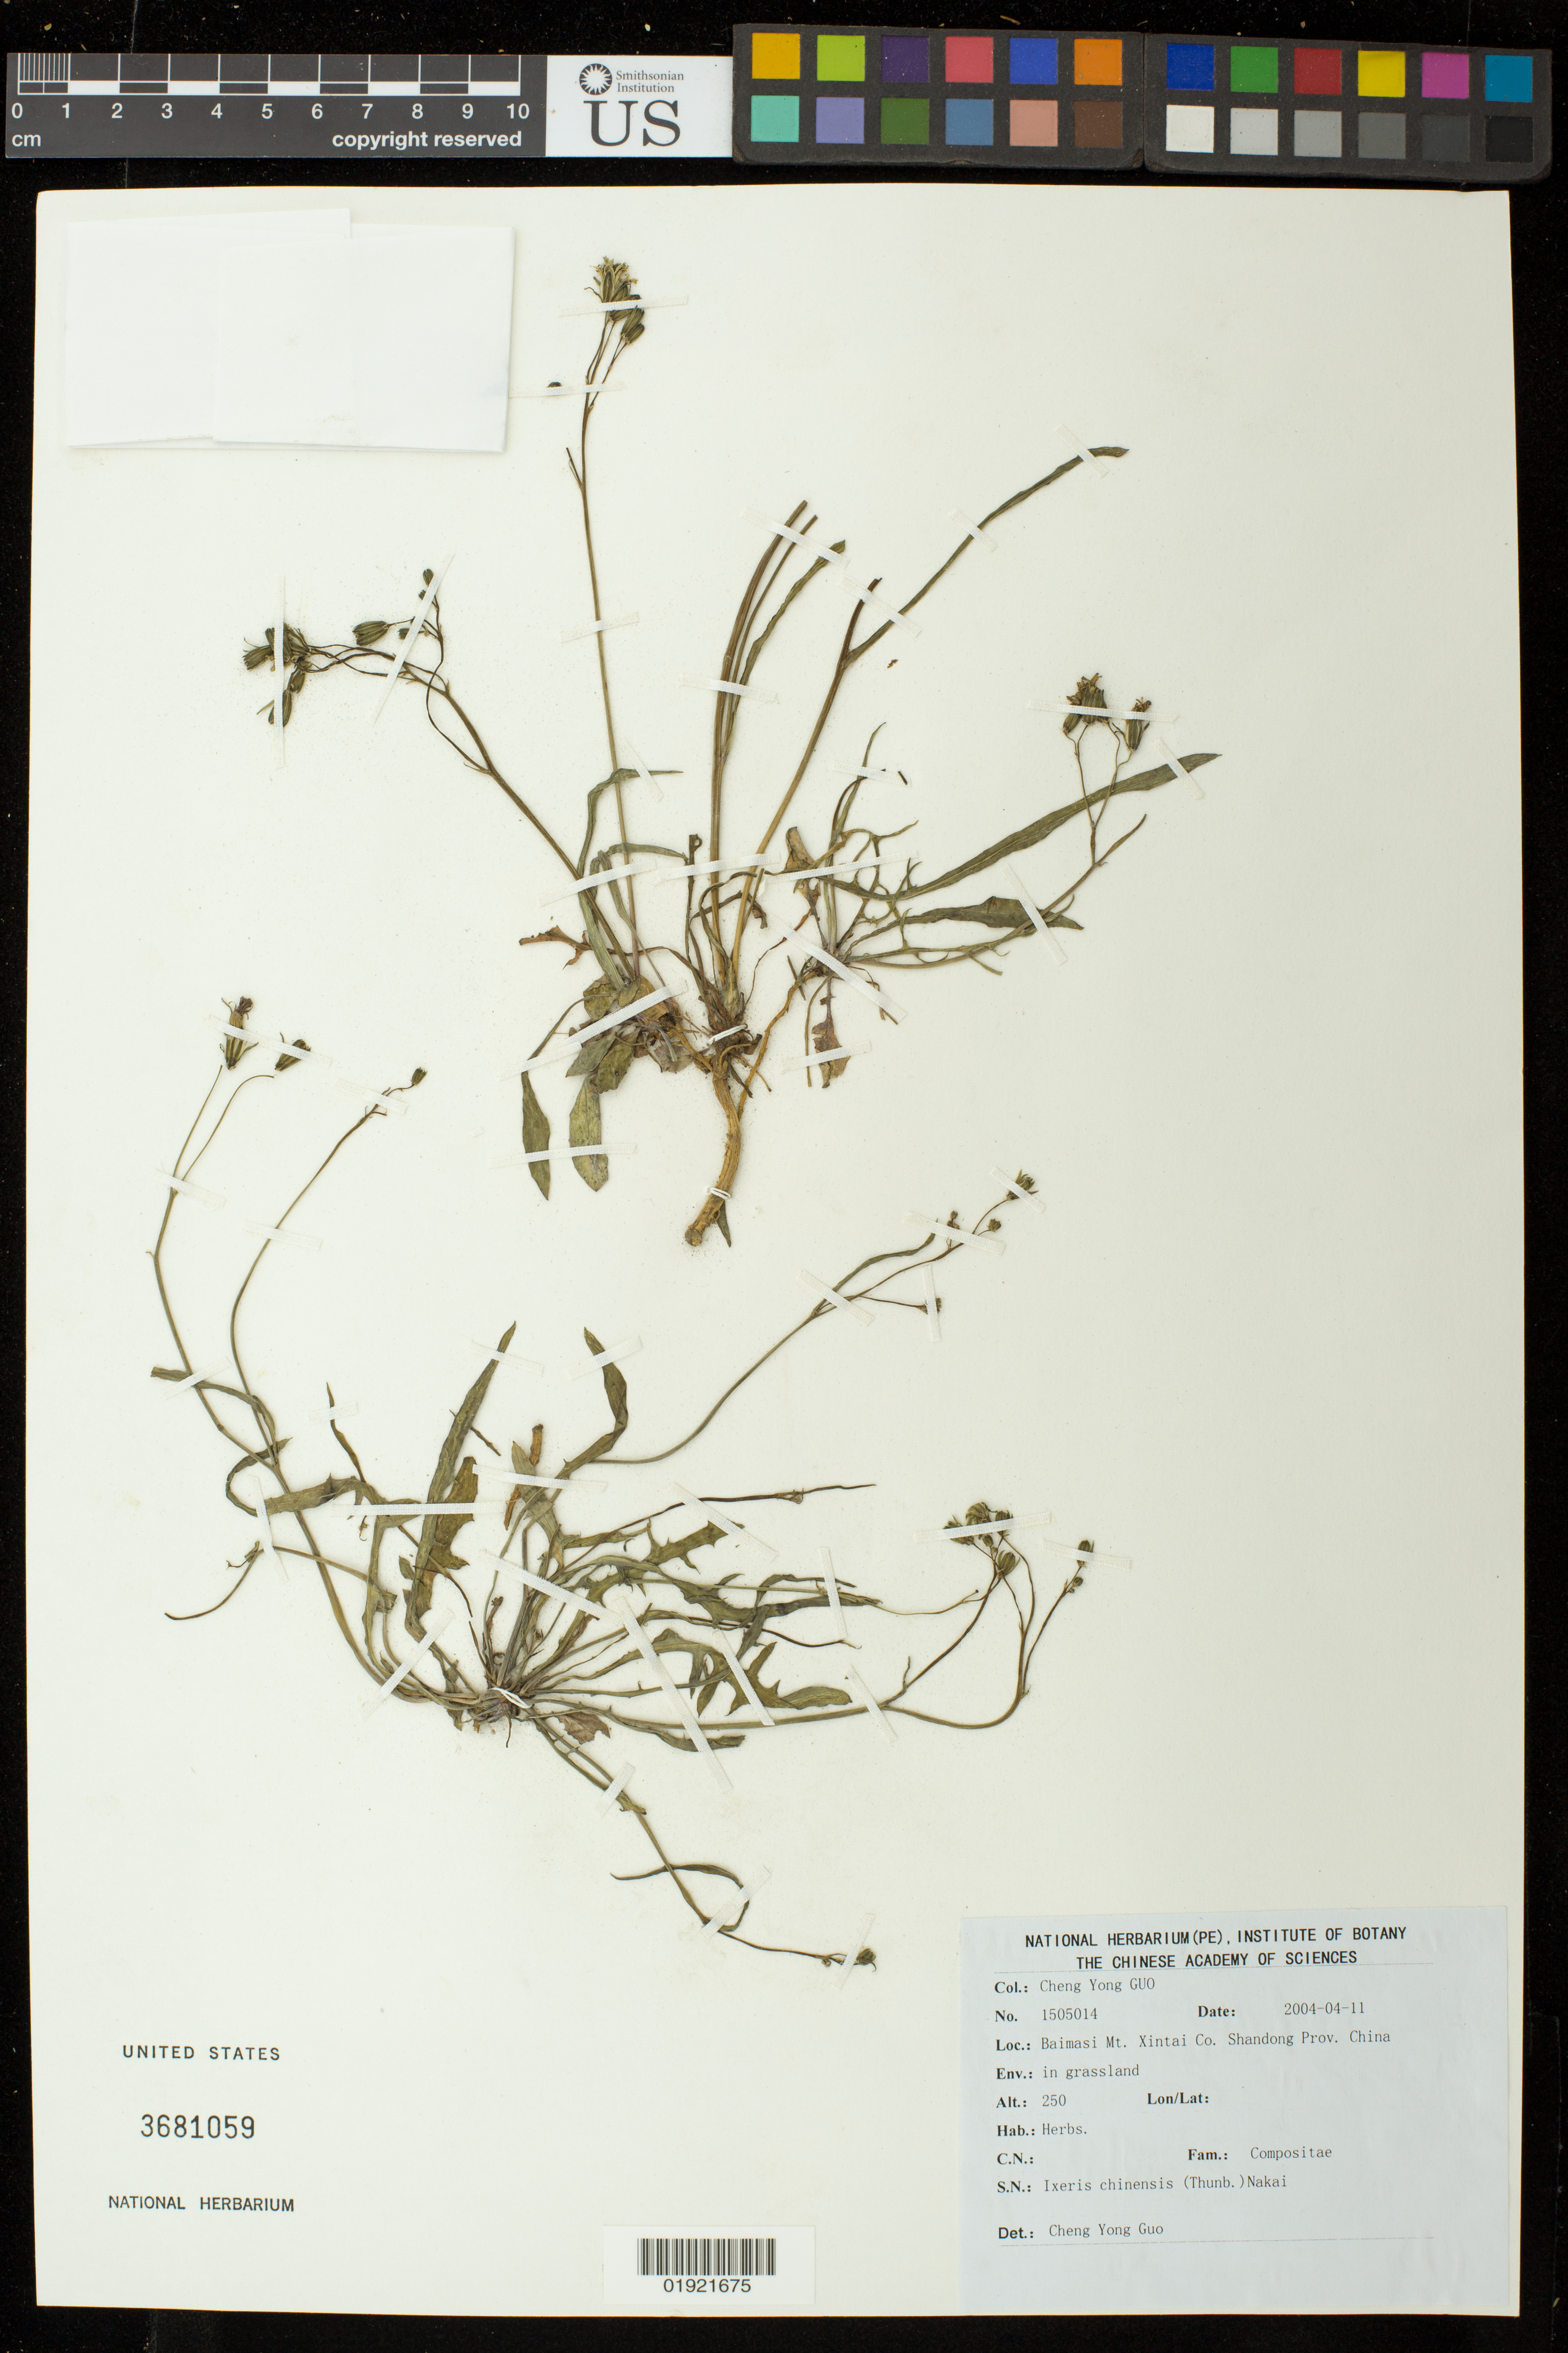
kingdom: Plantae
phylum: Tracheophyta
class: Magnoliopsida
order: Asterales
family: Asteraceae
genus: Ixeris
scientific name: Ixeris chinensis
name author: (Thunb.) Nakai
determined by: Guo, Cheng Yong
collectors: C. Y. Guo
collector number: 1505014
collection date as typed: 2004-04-11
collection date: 2004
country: China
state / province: Shandong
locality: Baimasi Mt. Xintai Co.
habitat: in grassland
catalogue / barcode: US 3681059